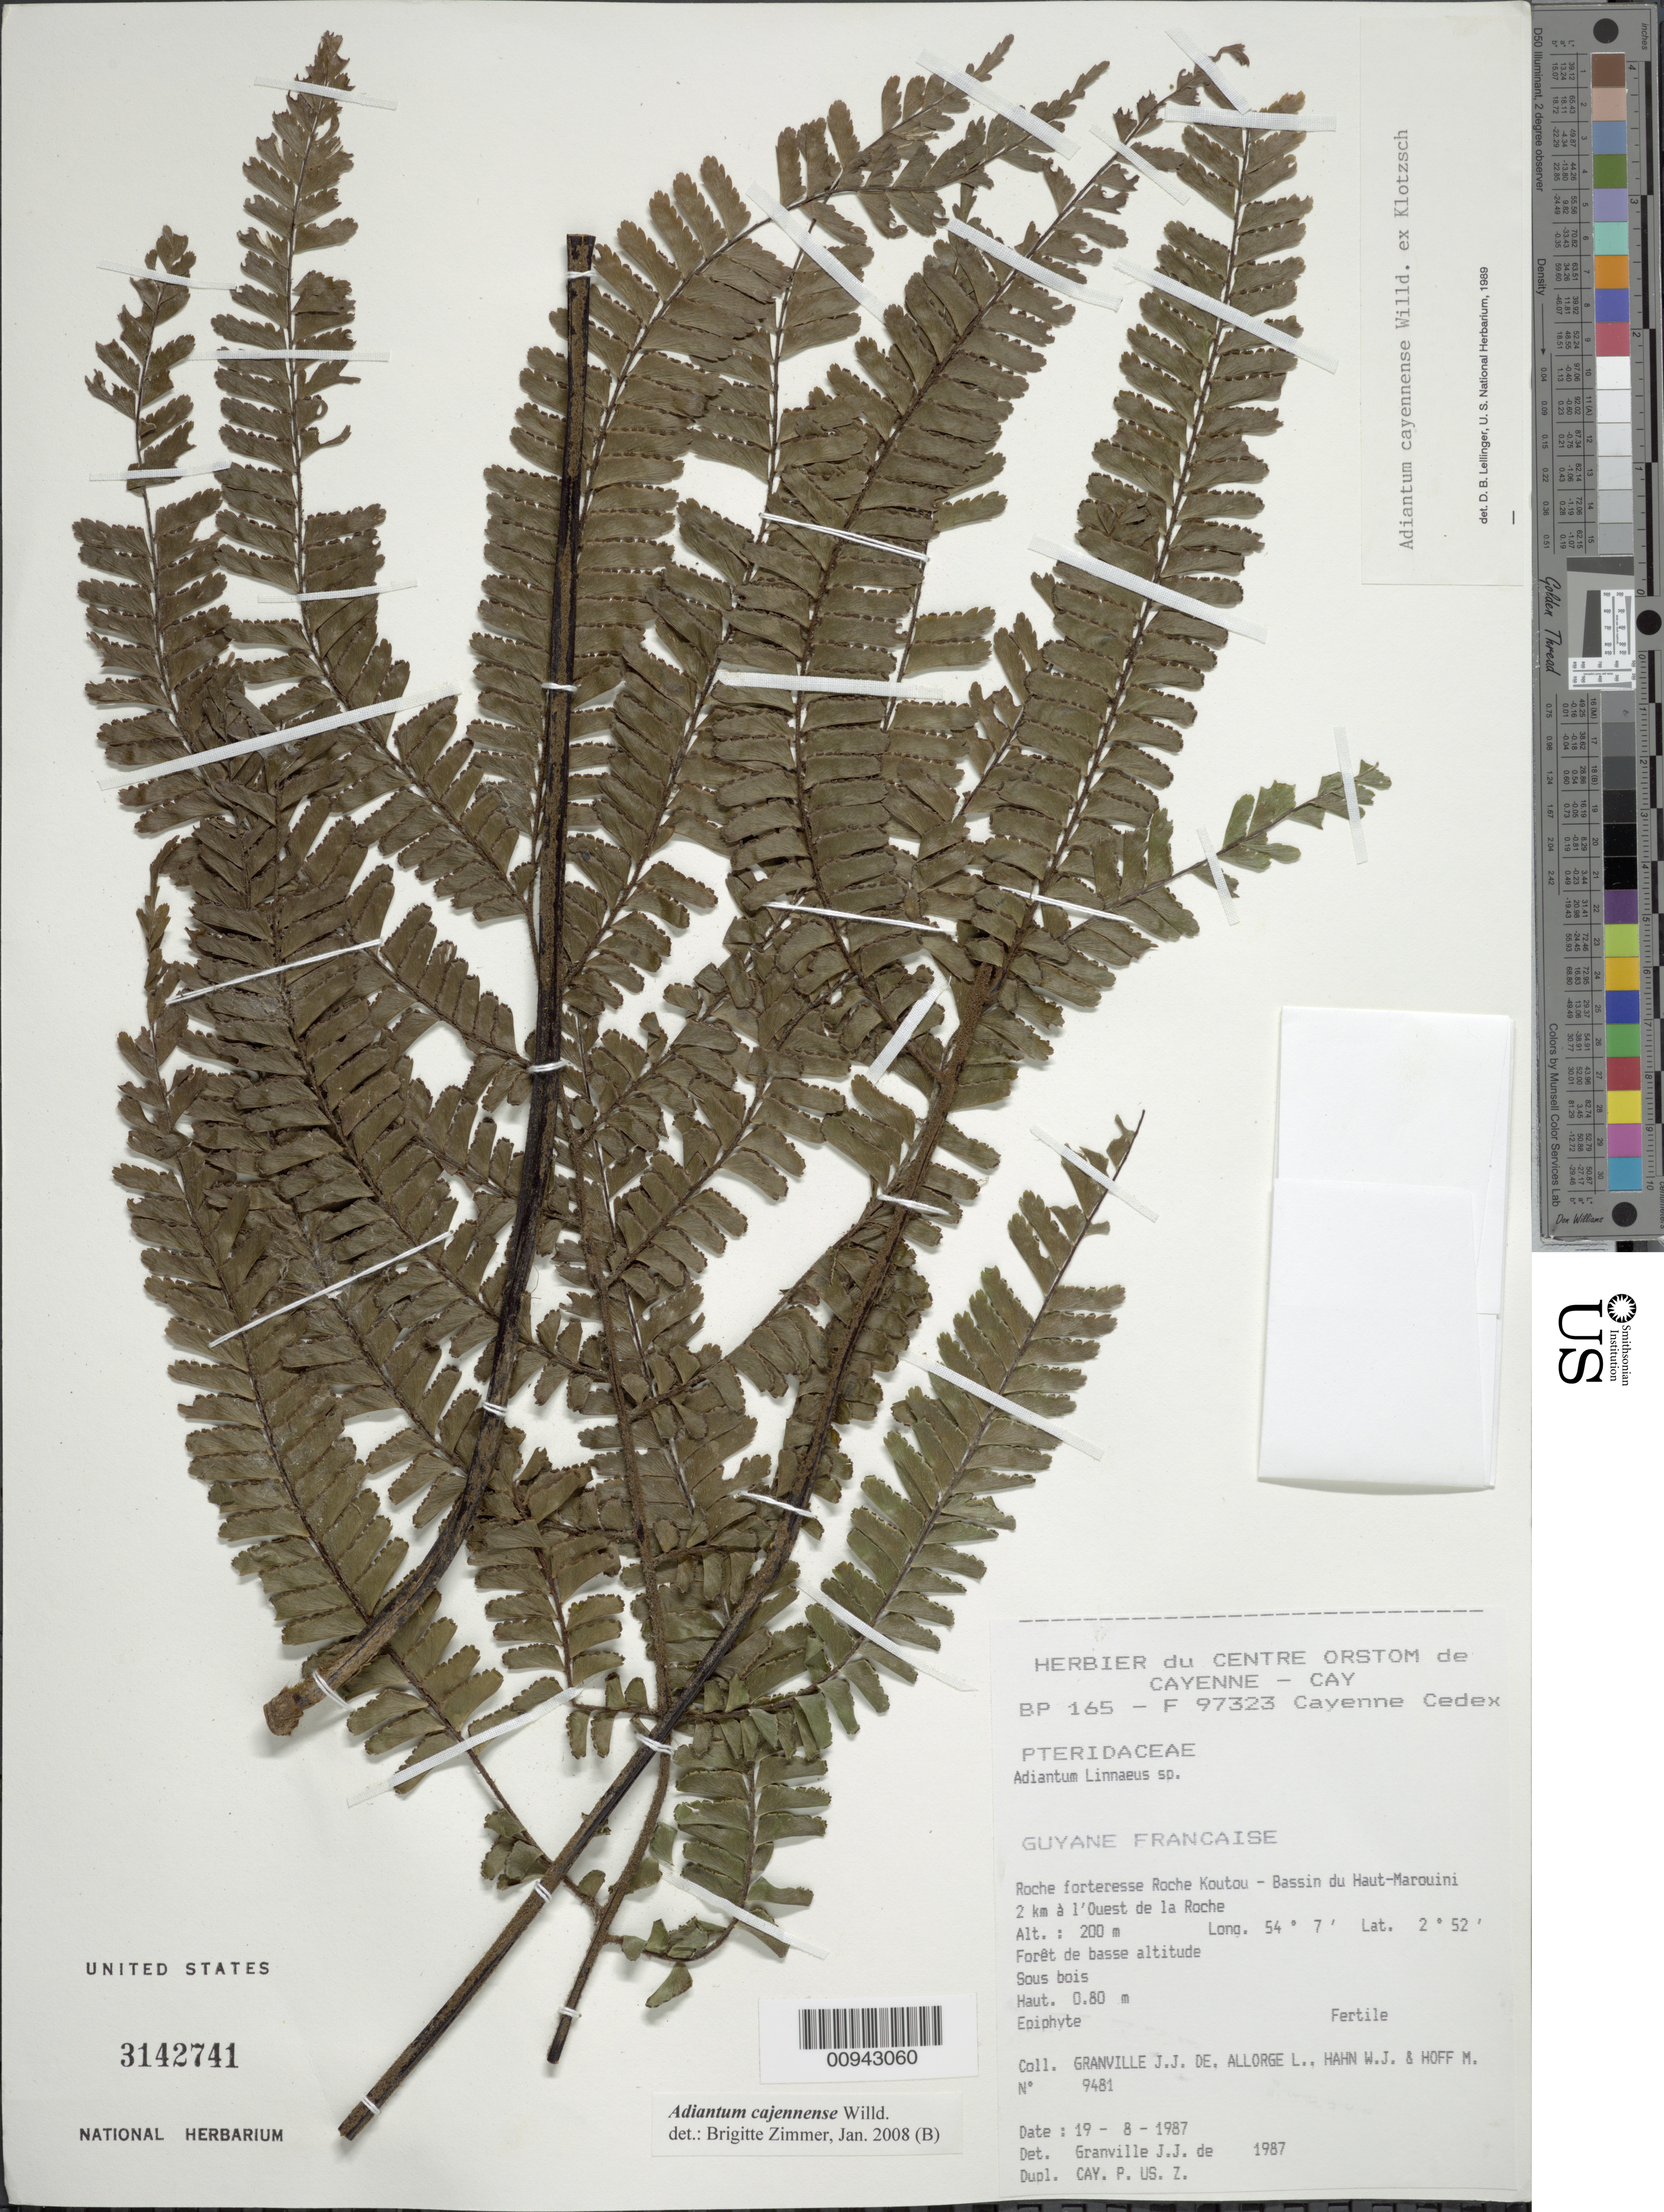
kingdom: Plantae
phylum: Tracheophyta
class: Polypodiopsida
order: Polypodiales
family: Pteridaceae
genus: Adiantum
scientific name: Adiantum cajennense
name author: Willd. ex Klotzsch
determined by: Zimmer, B.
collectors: J.-J. de Granville, L. Allorge, W. J. Hahn & M. Hoff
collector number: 9481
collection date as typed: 19-Aug-87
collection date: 1987-08-19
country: French Guiana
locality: Roche Koutou, Bassin du Haut-Marouini, 2 km à l'Ouest de la Roche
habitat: Forêt de basse altitude, sous bois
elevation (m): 200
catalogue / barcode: US 3142741